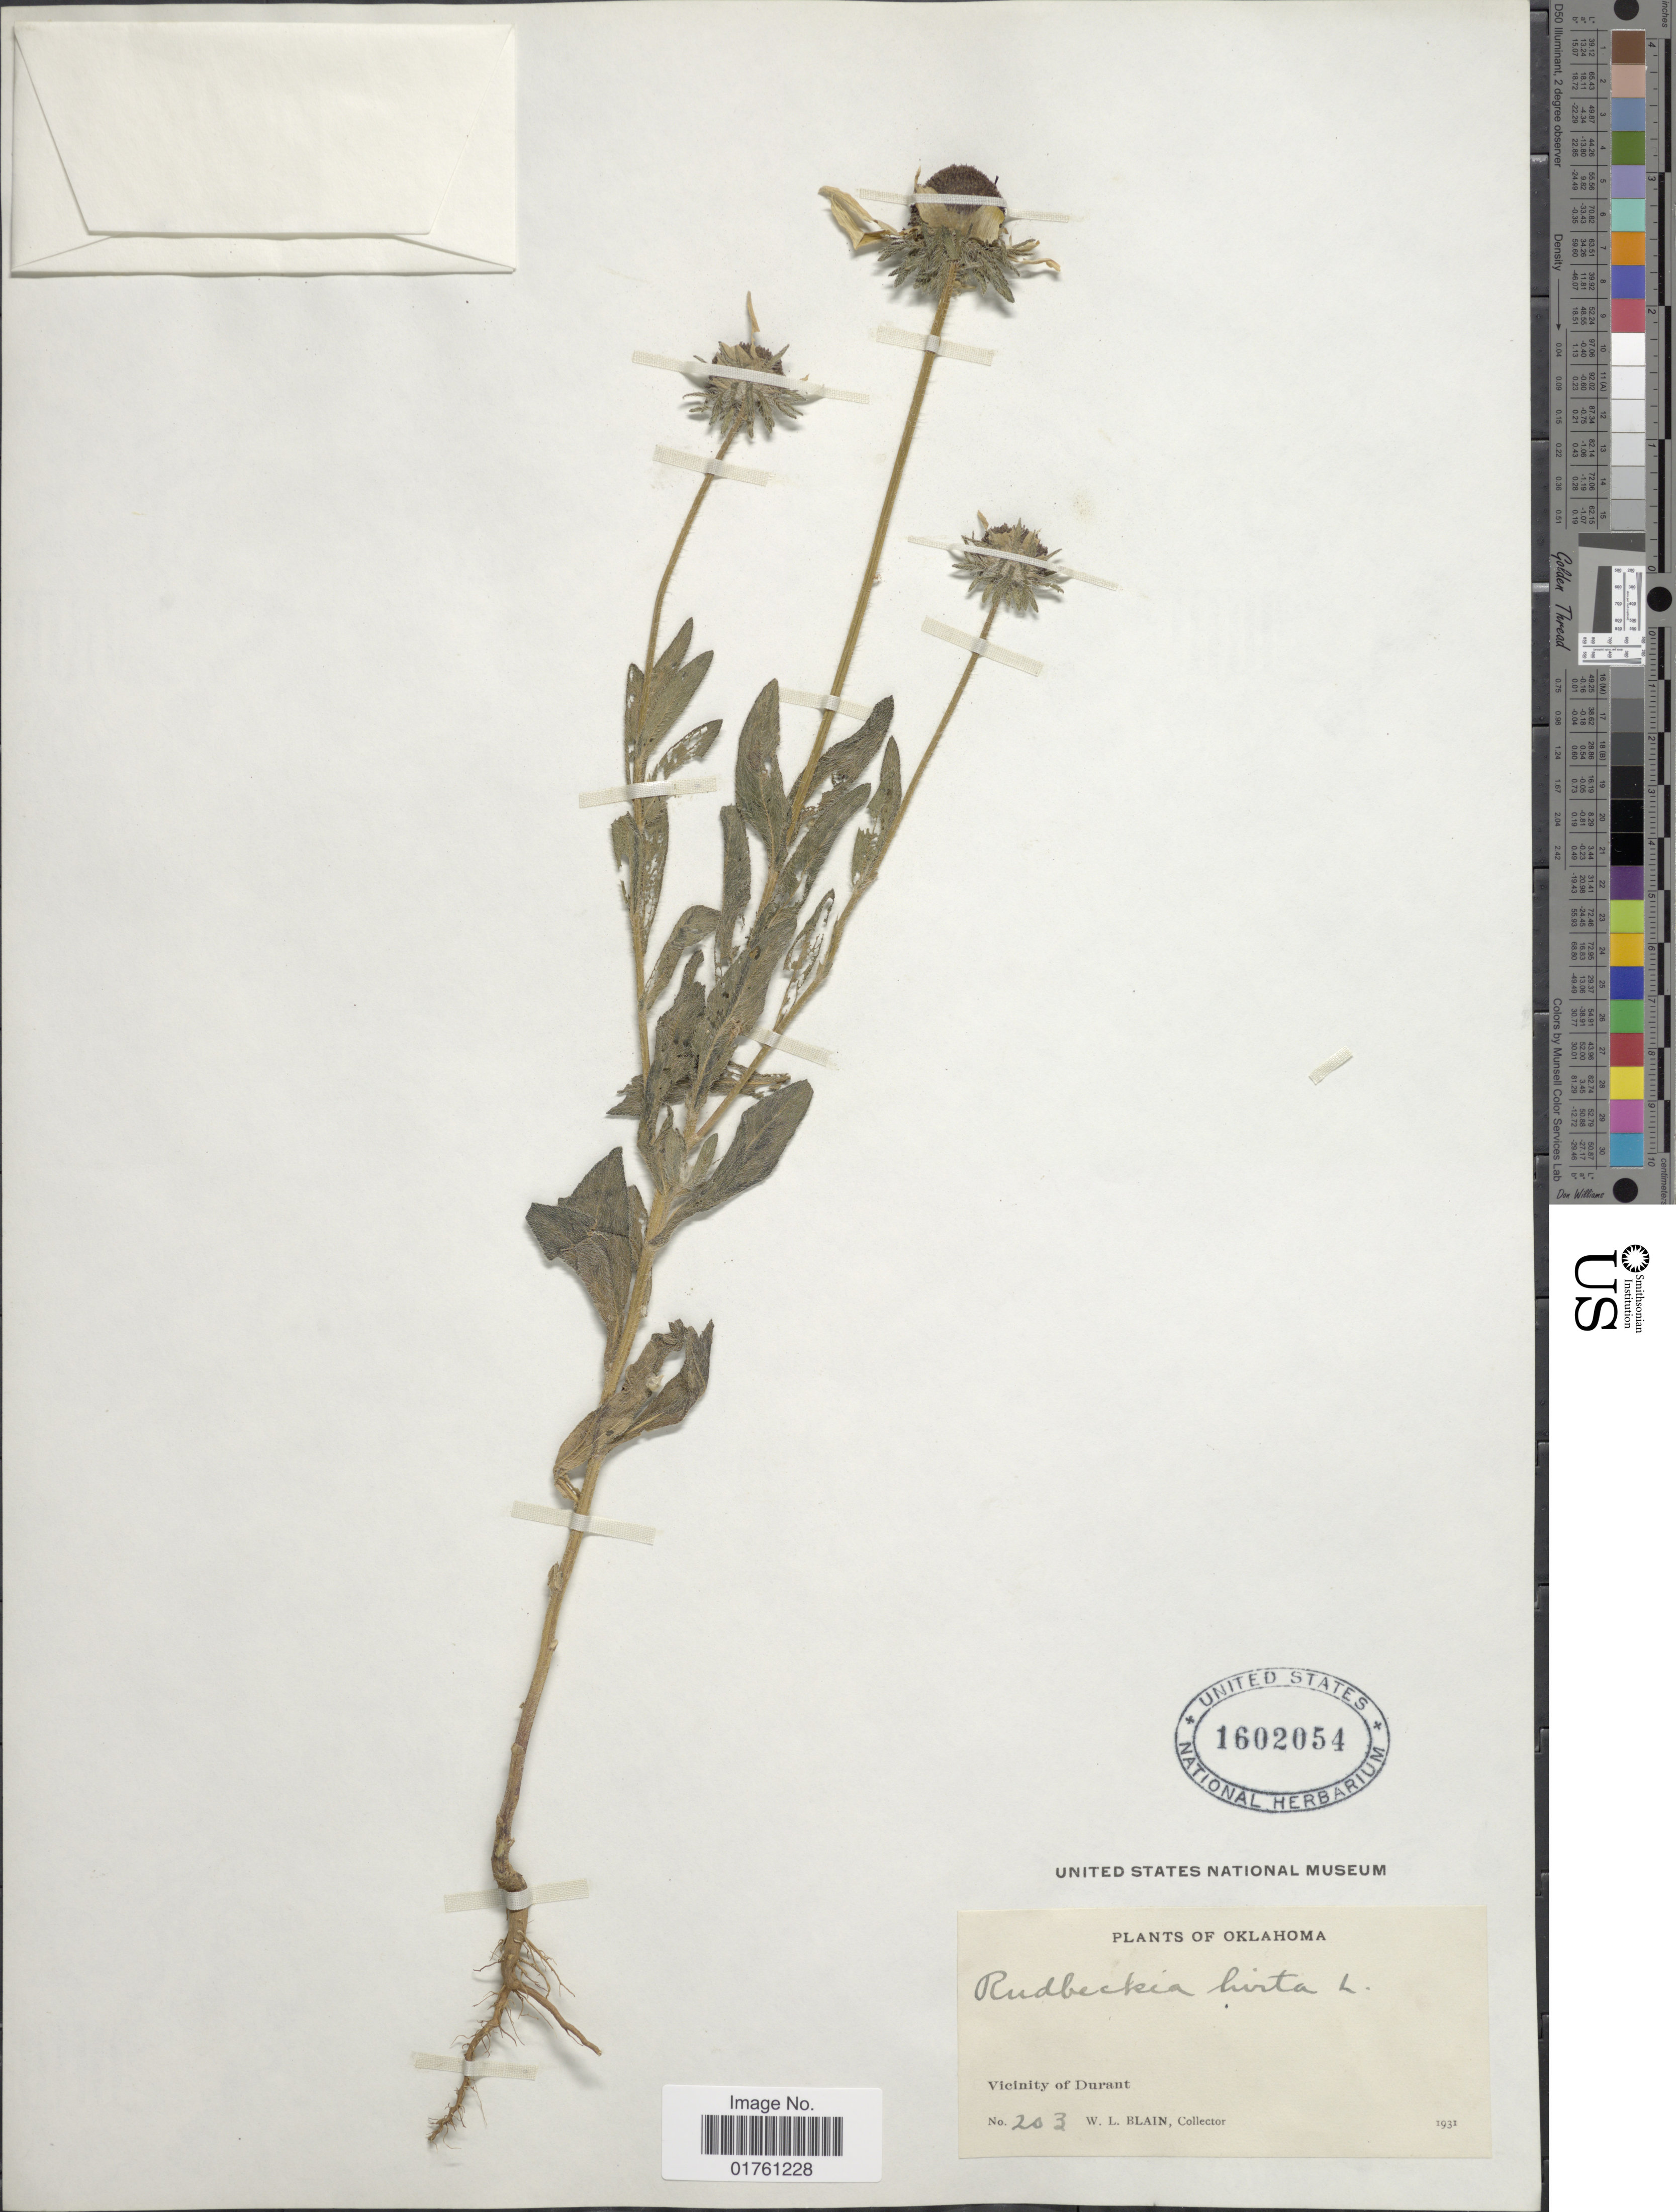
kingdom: Plantae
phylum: Tracheophyta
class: Magnoliopsida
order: Asterales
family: Asteraceae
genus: Rudbeckia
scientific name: Rudbeckia hirta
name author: L.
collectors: W. Blain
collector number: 203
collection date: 1931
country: United States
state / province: Oklahoma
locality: Vicinity of Durant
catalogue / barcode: US 1602054